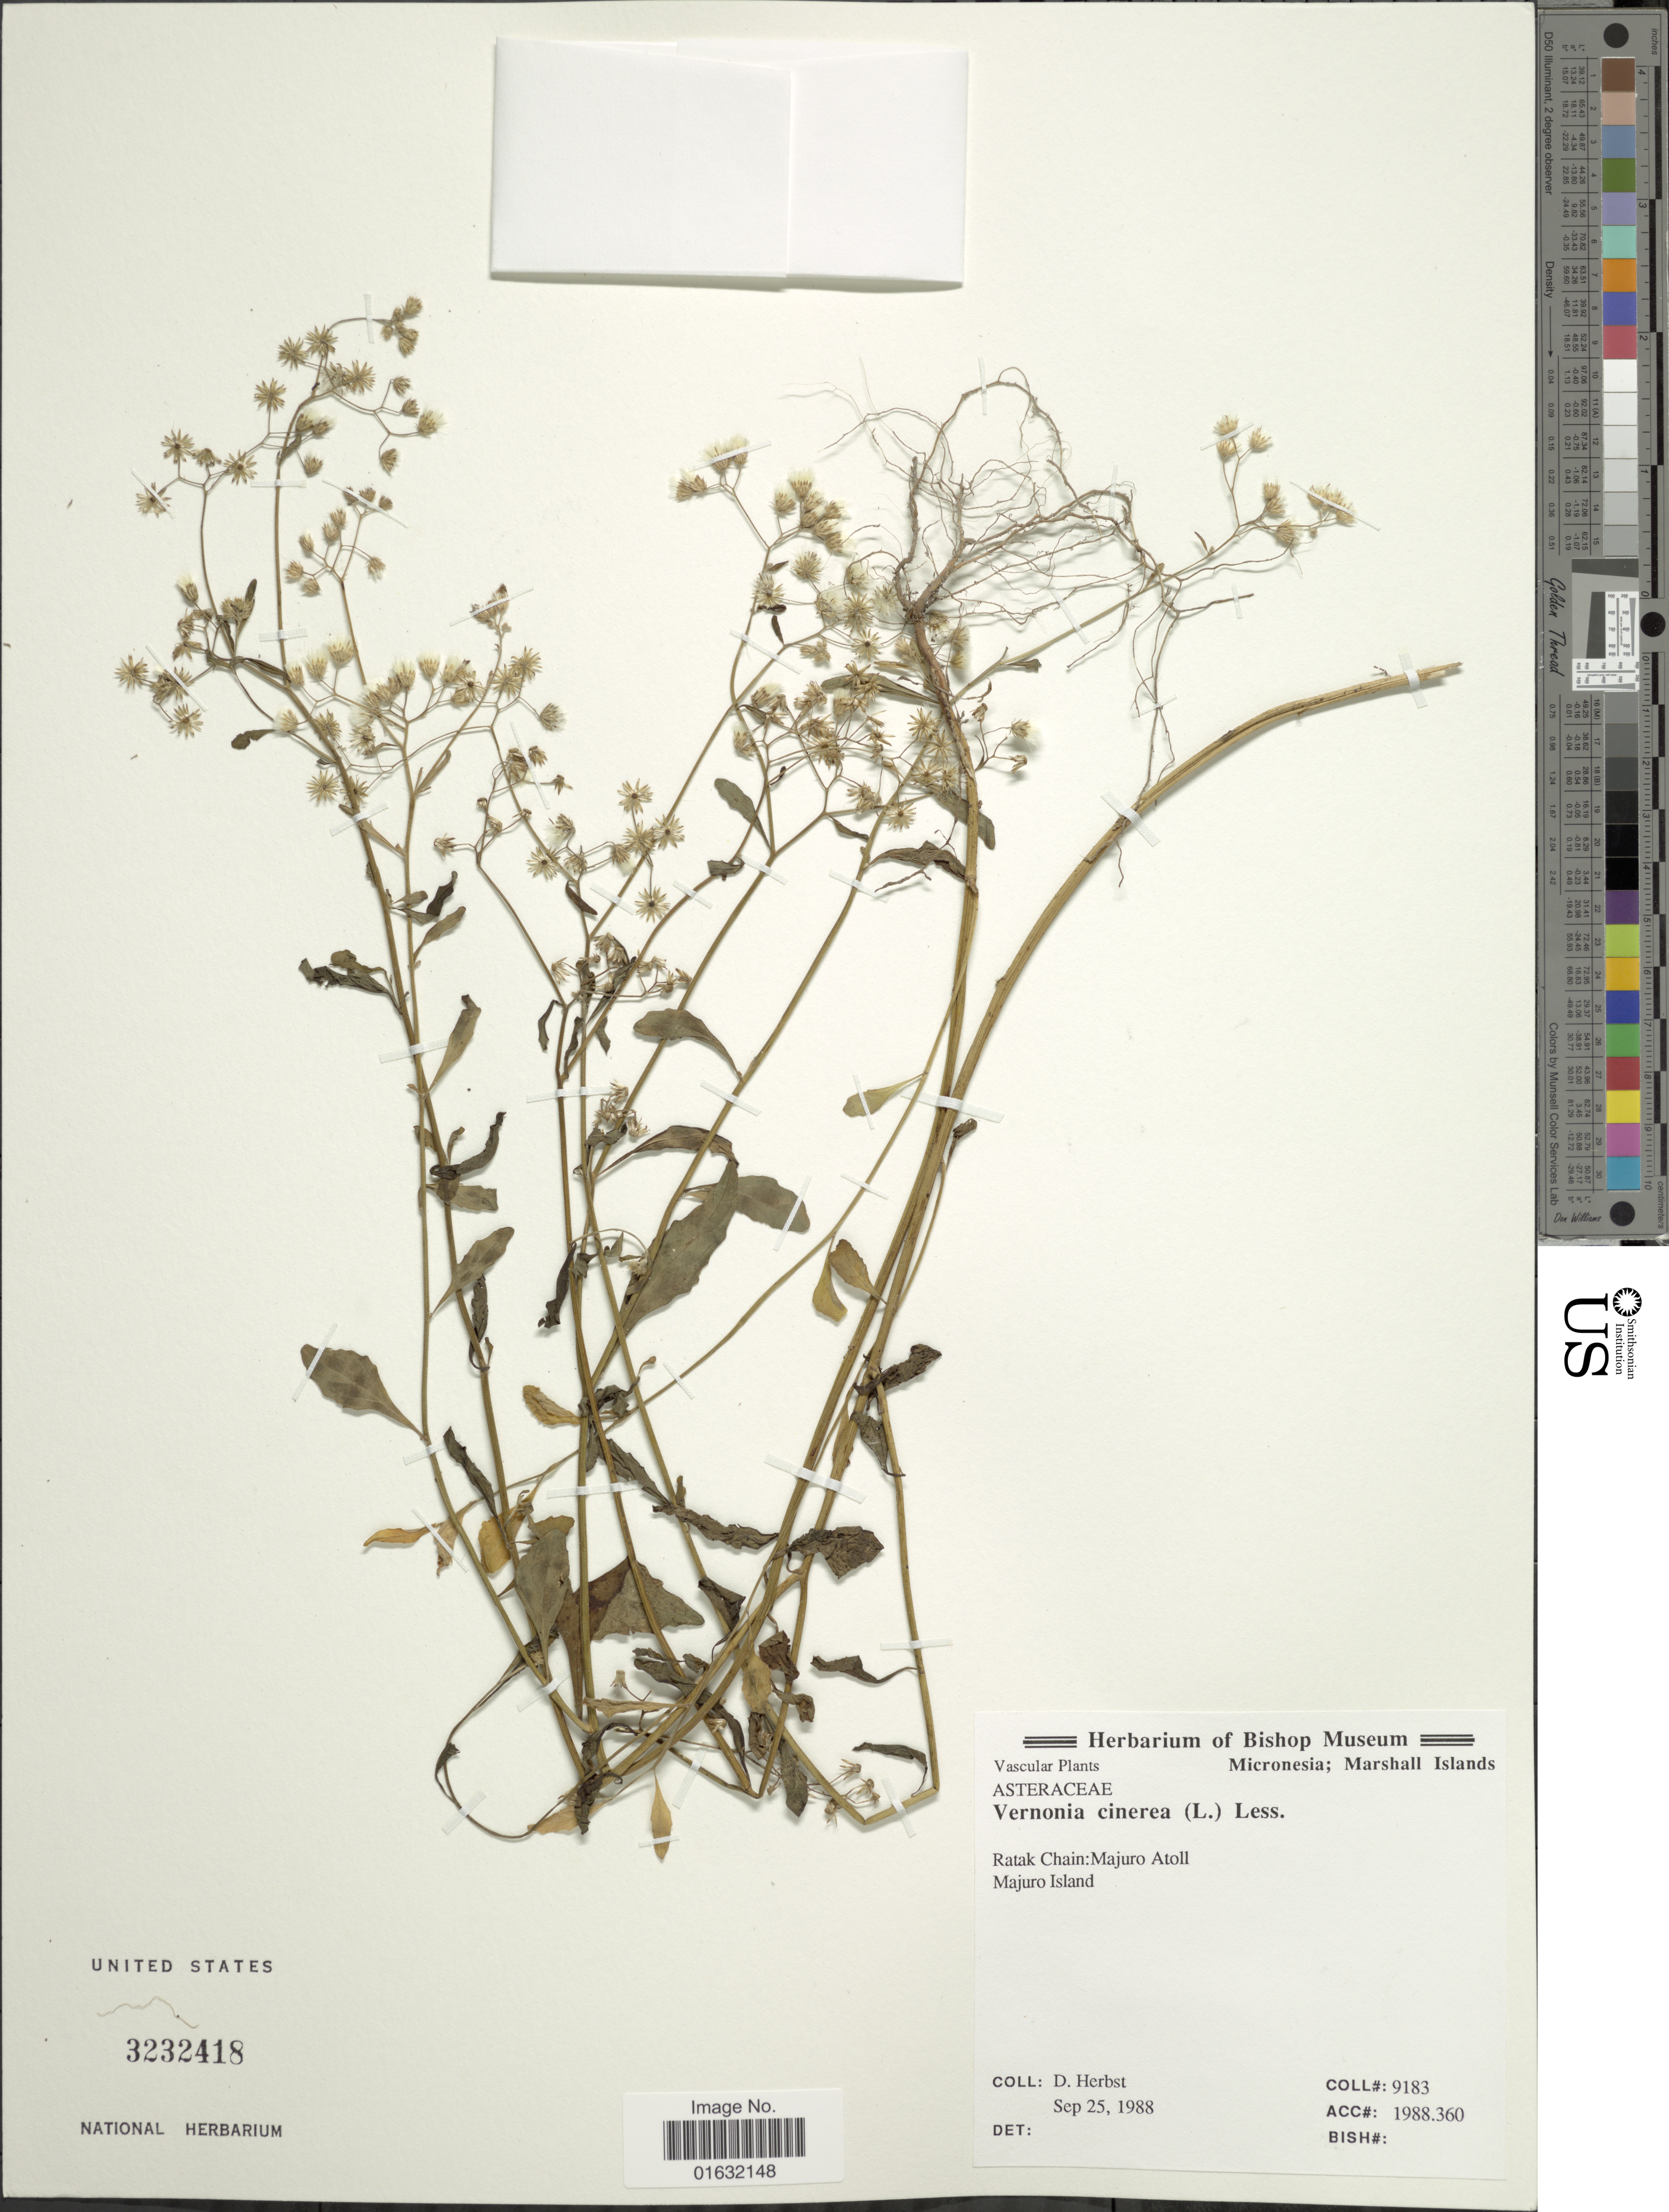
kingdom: Plantae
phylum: Tracheophyta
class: Magnoliopsida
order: Asterales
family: Asteraceae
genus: Cyanthillium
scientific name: Cyanthillium cinereum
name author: (L.) H. Rob.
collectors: D. Herbst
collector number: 9183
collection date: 1988-09-25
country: Marshall Islands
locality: Micronesia; Marshall Islands, Ratak Chain: Majuro Atoll, Majuro Island.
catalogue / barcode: US 3232418